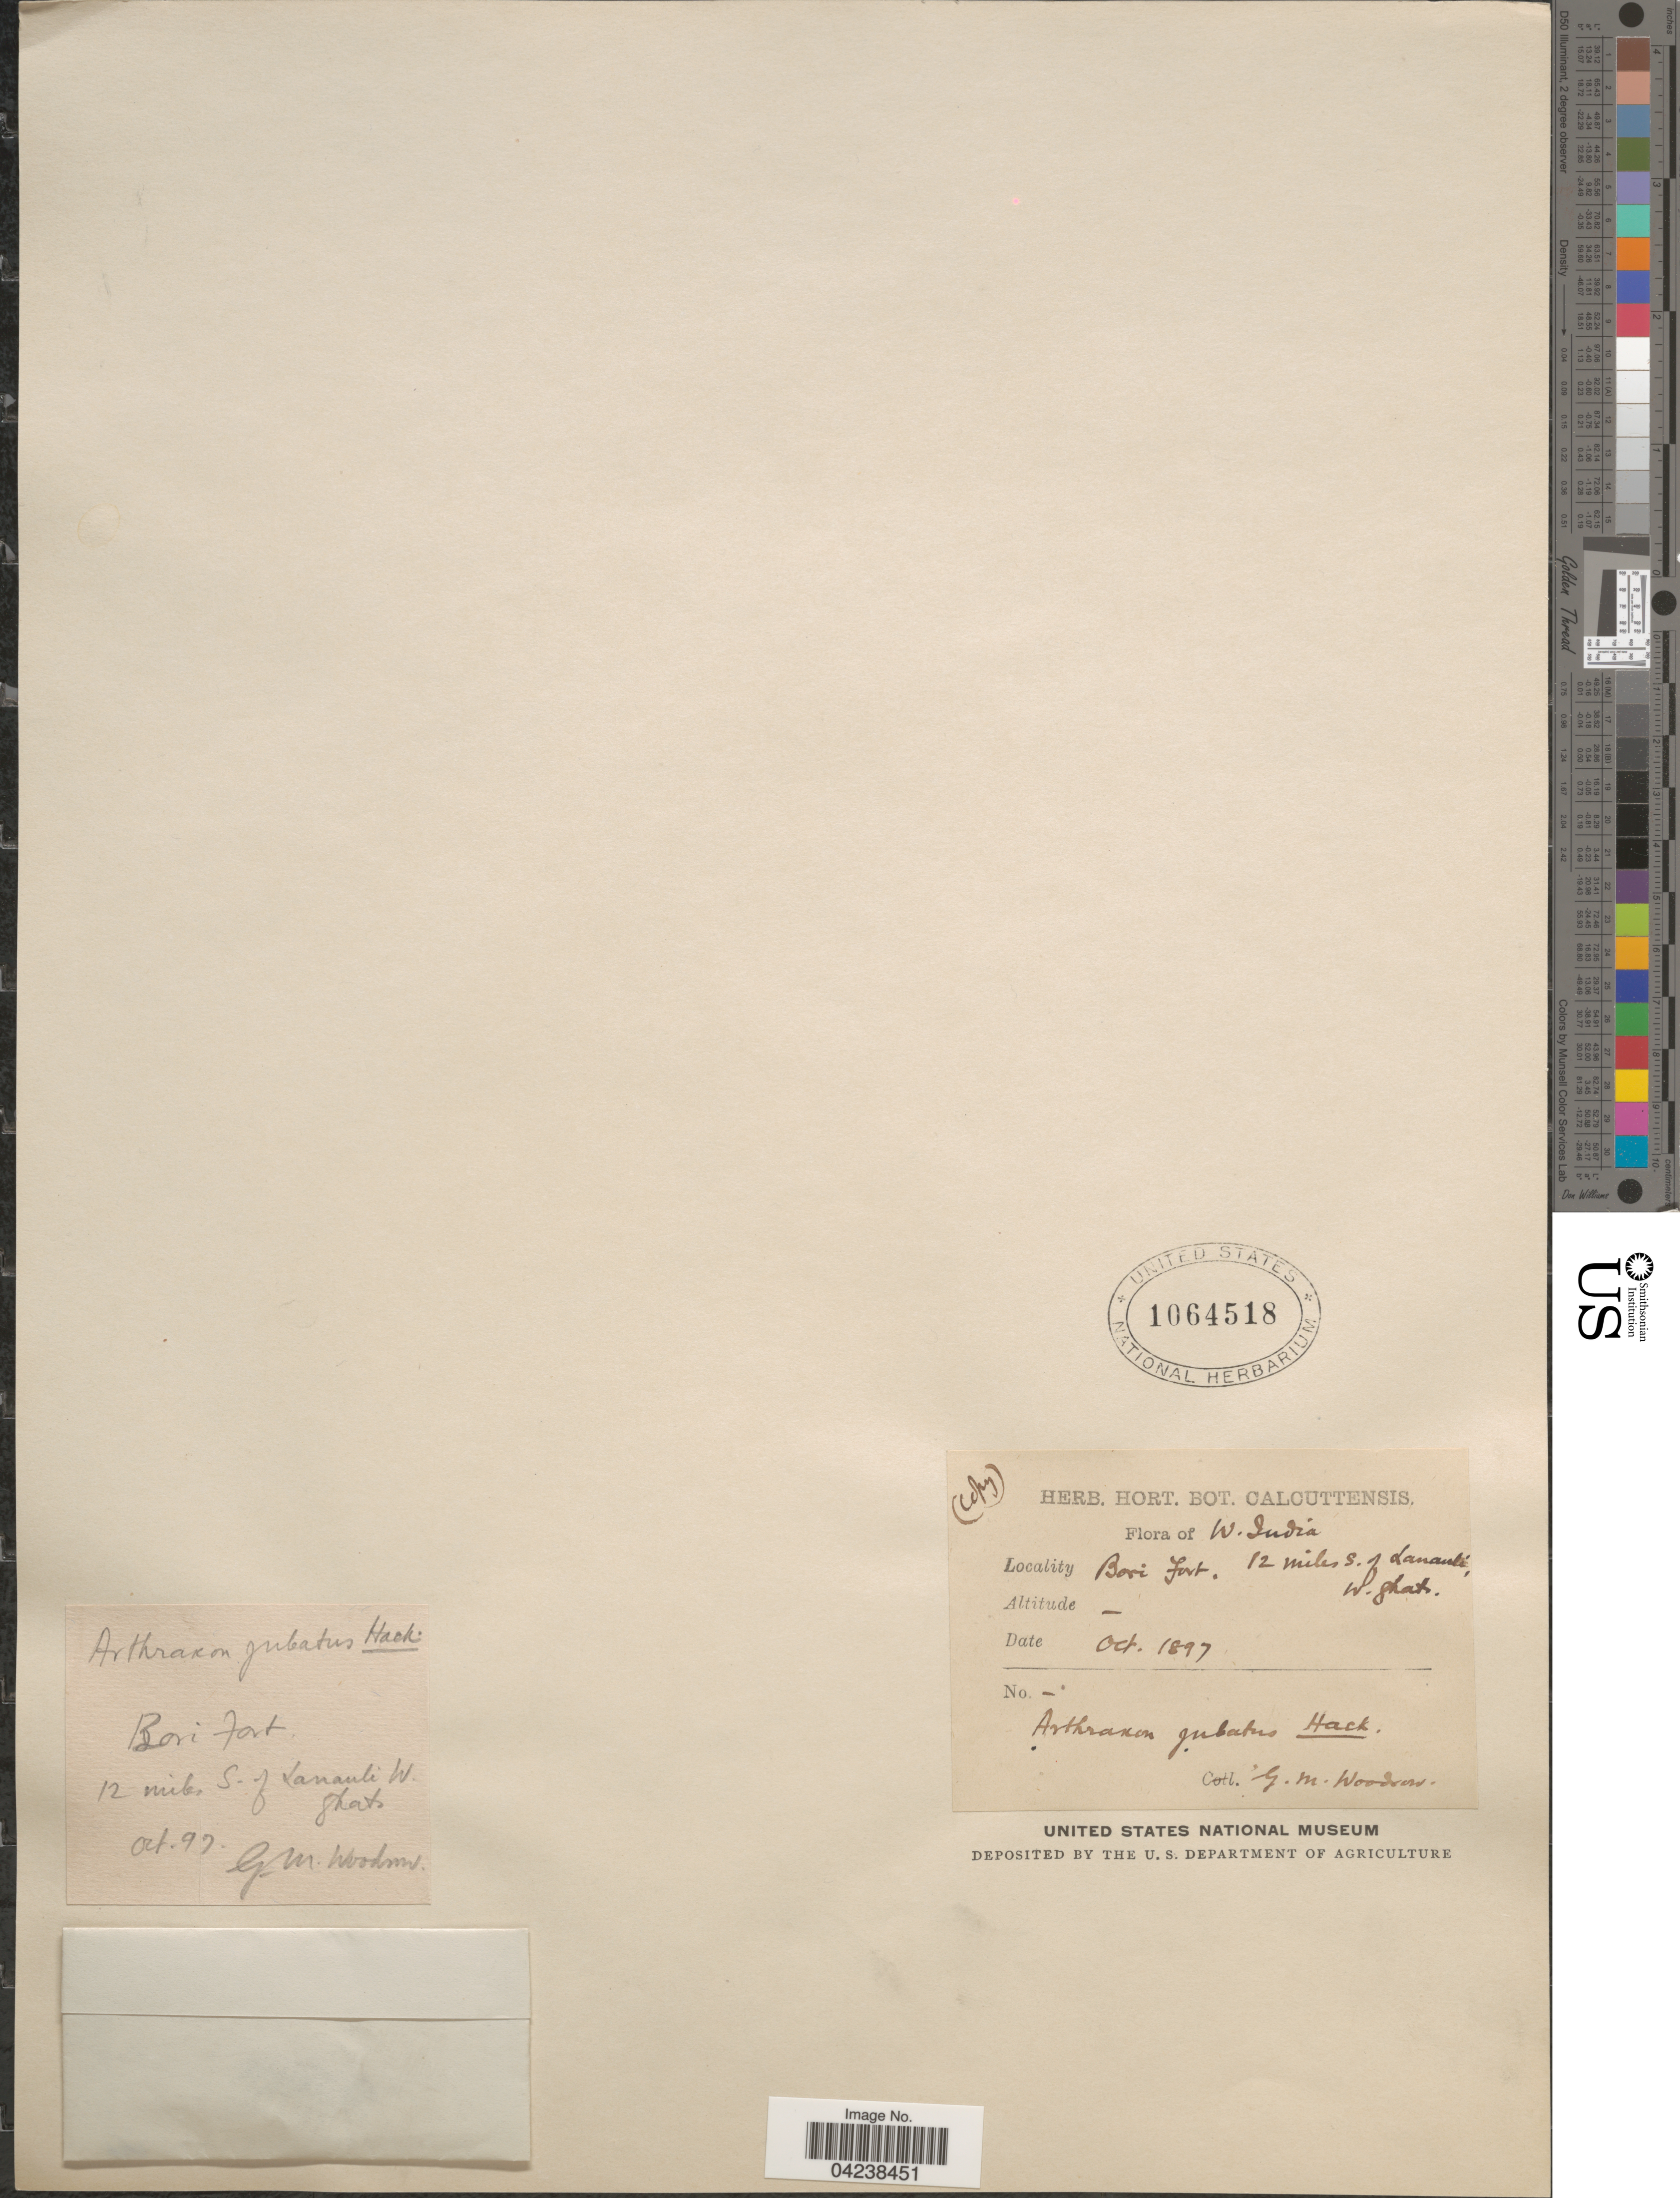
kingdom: Plantae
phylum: Tracheophyta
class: Liliopsida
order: Poales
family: Poaceae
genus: Arthraxon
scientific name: Arthraxon jubatus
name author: Hack. in A. DC.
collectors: G. Woodrow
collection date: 1897-10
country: India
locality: W. India. Bori Fort. 12 miles S. of Lanauli W. Ghats.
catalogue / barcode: US 1064518